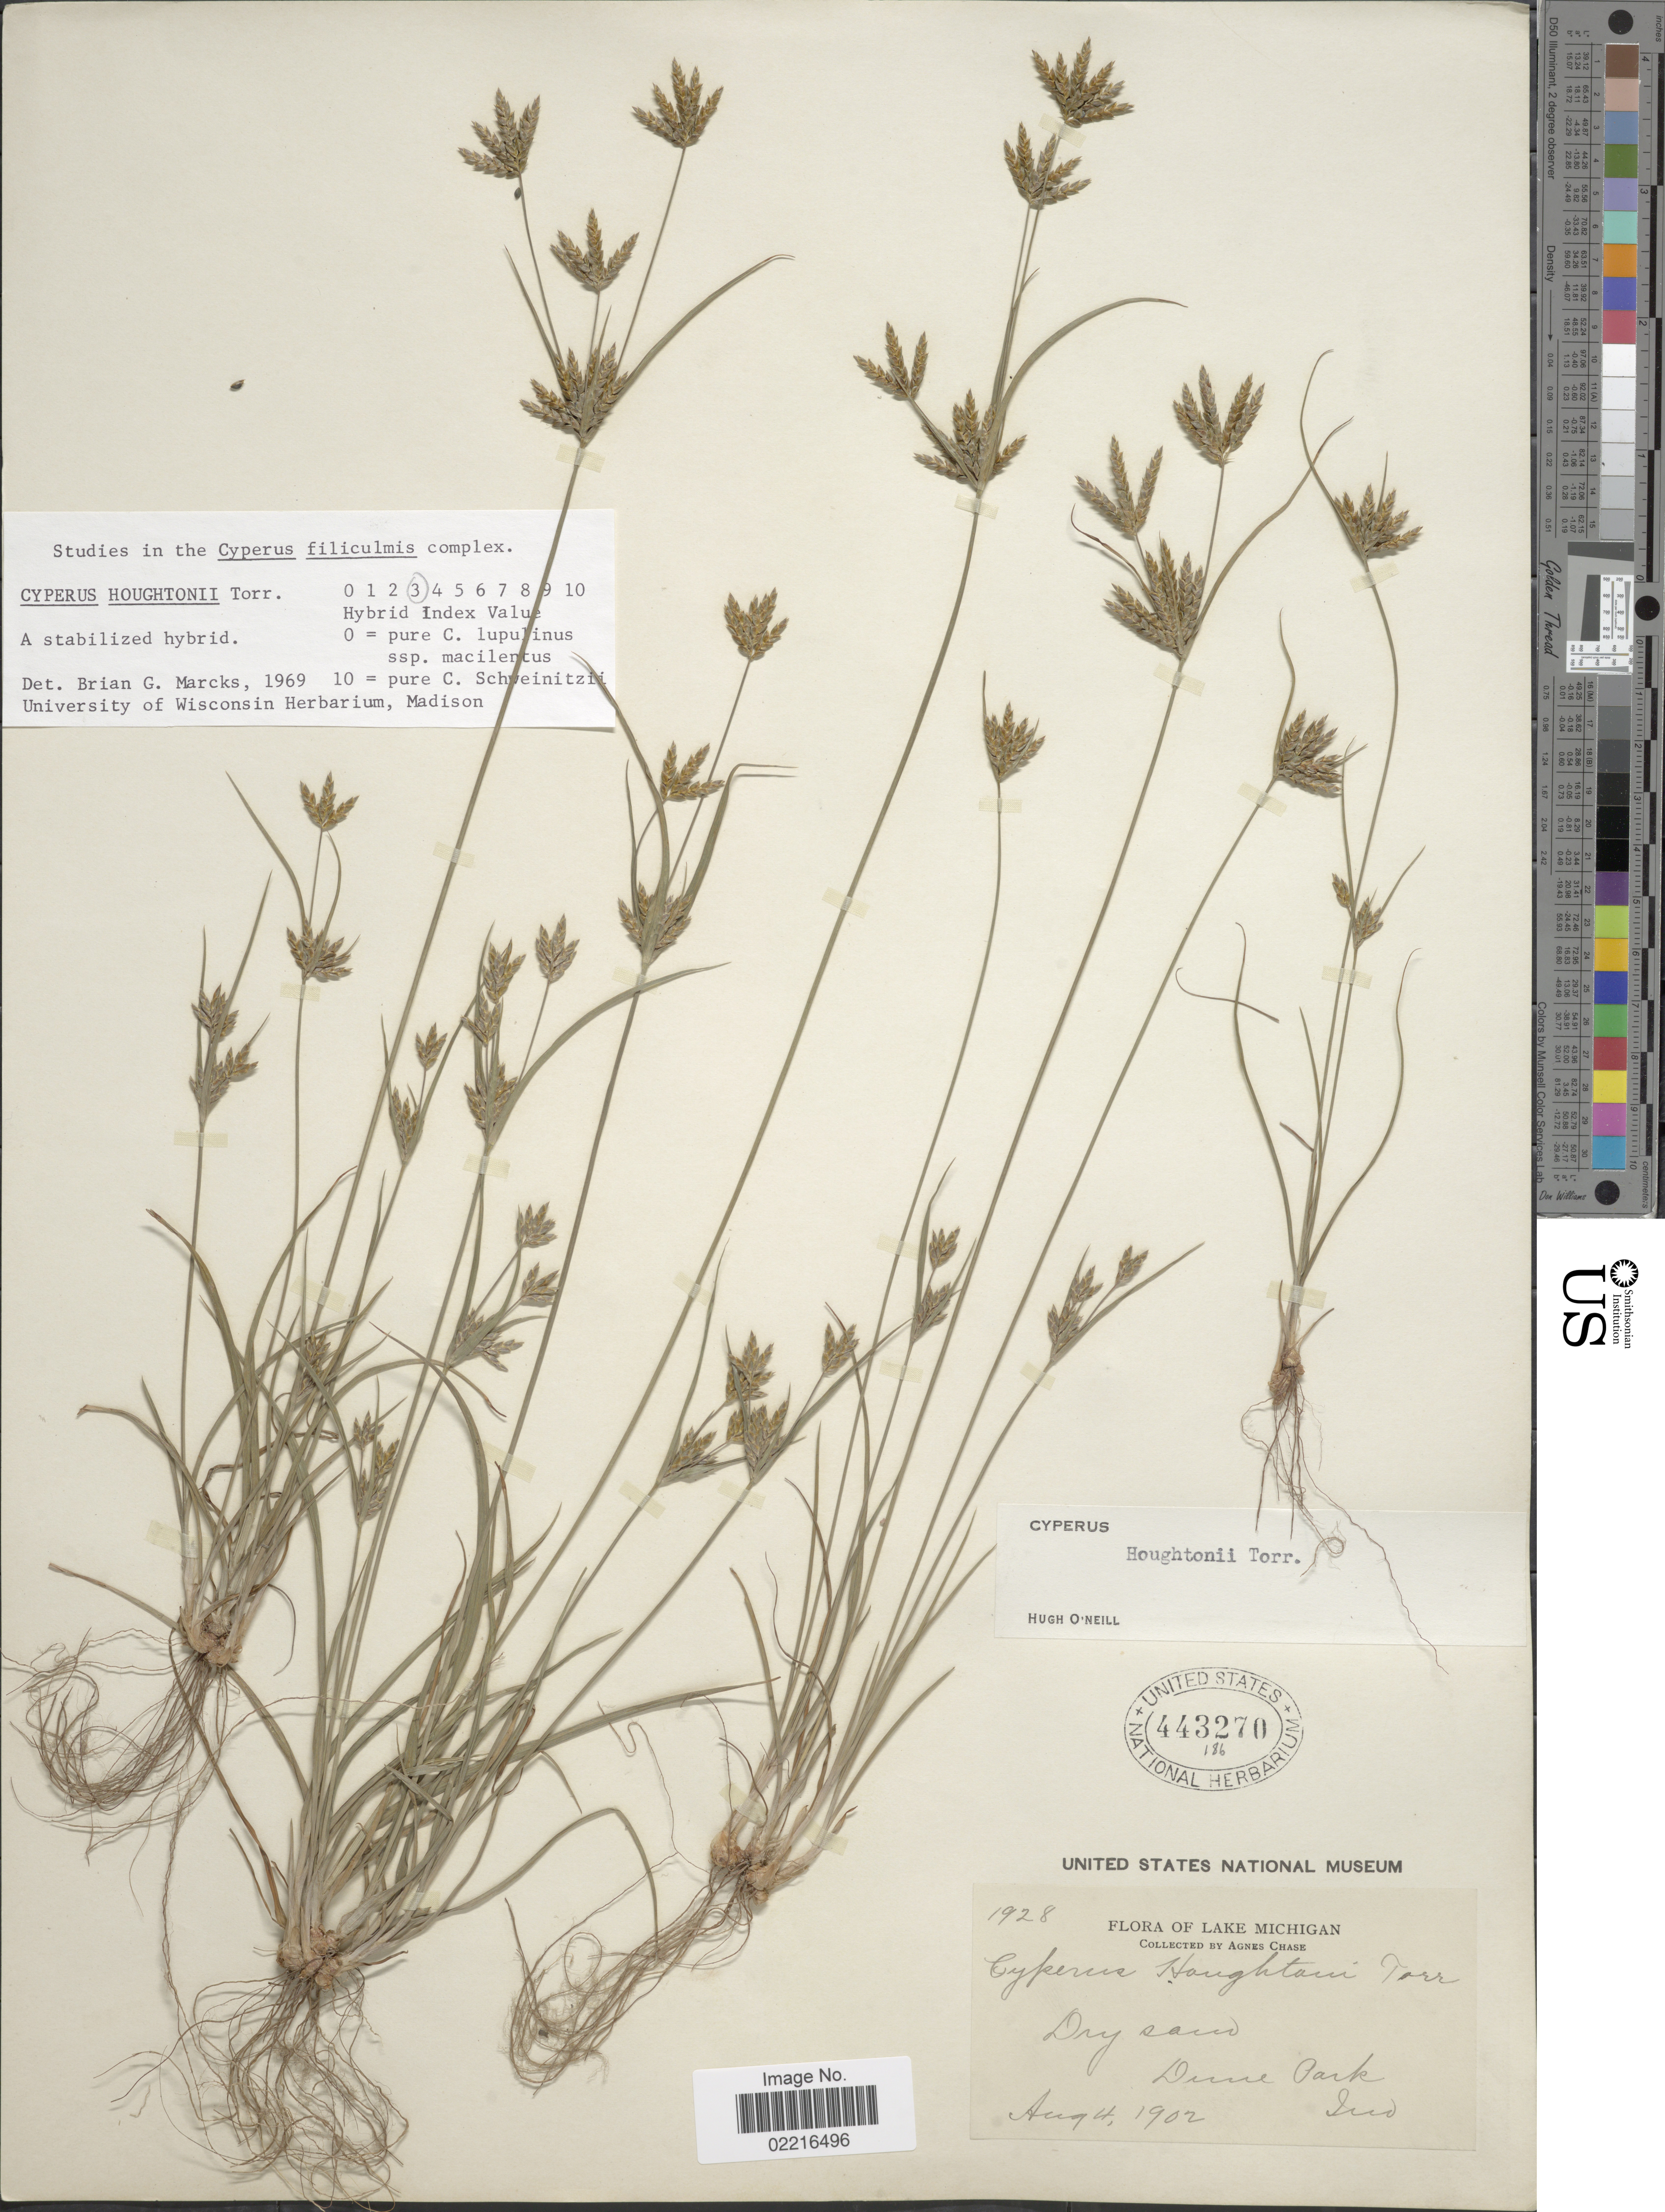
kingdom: Plantae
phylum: Tracheophyta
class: Liliopsida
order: Poales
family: Cyperaceae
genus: Cyperus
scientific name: Cyperus houghtonii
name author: Torr.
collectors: A. Chase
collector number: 1928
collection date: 1902-08-04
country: United States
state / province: Indiana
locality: Lake Michigan, Dune Park, Ind.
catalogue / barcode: US 443270